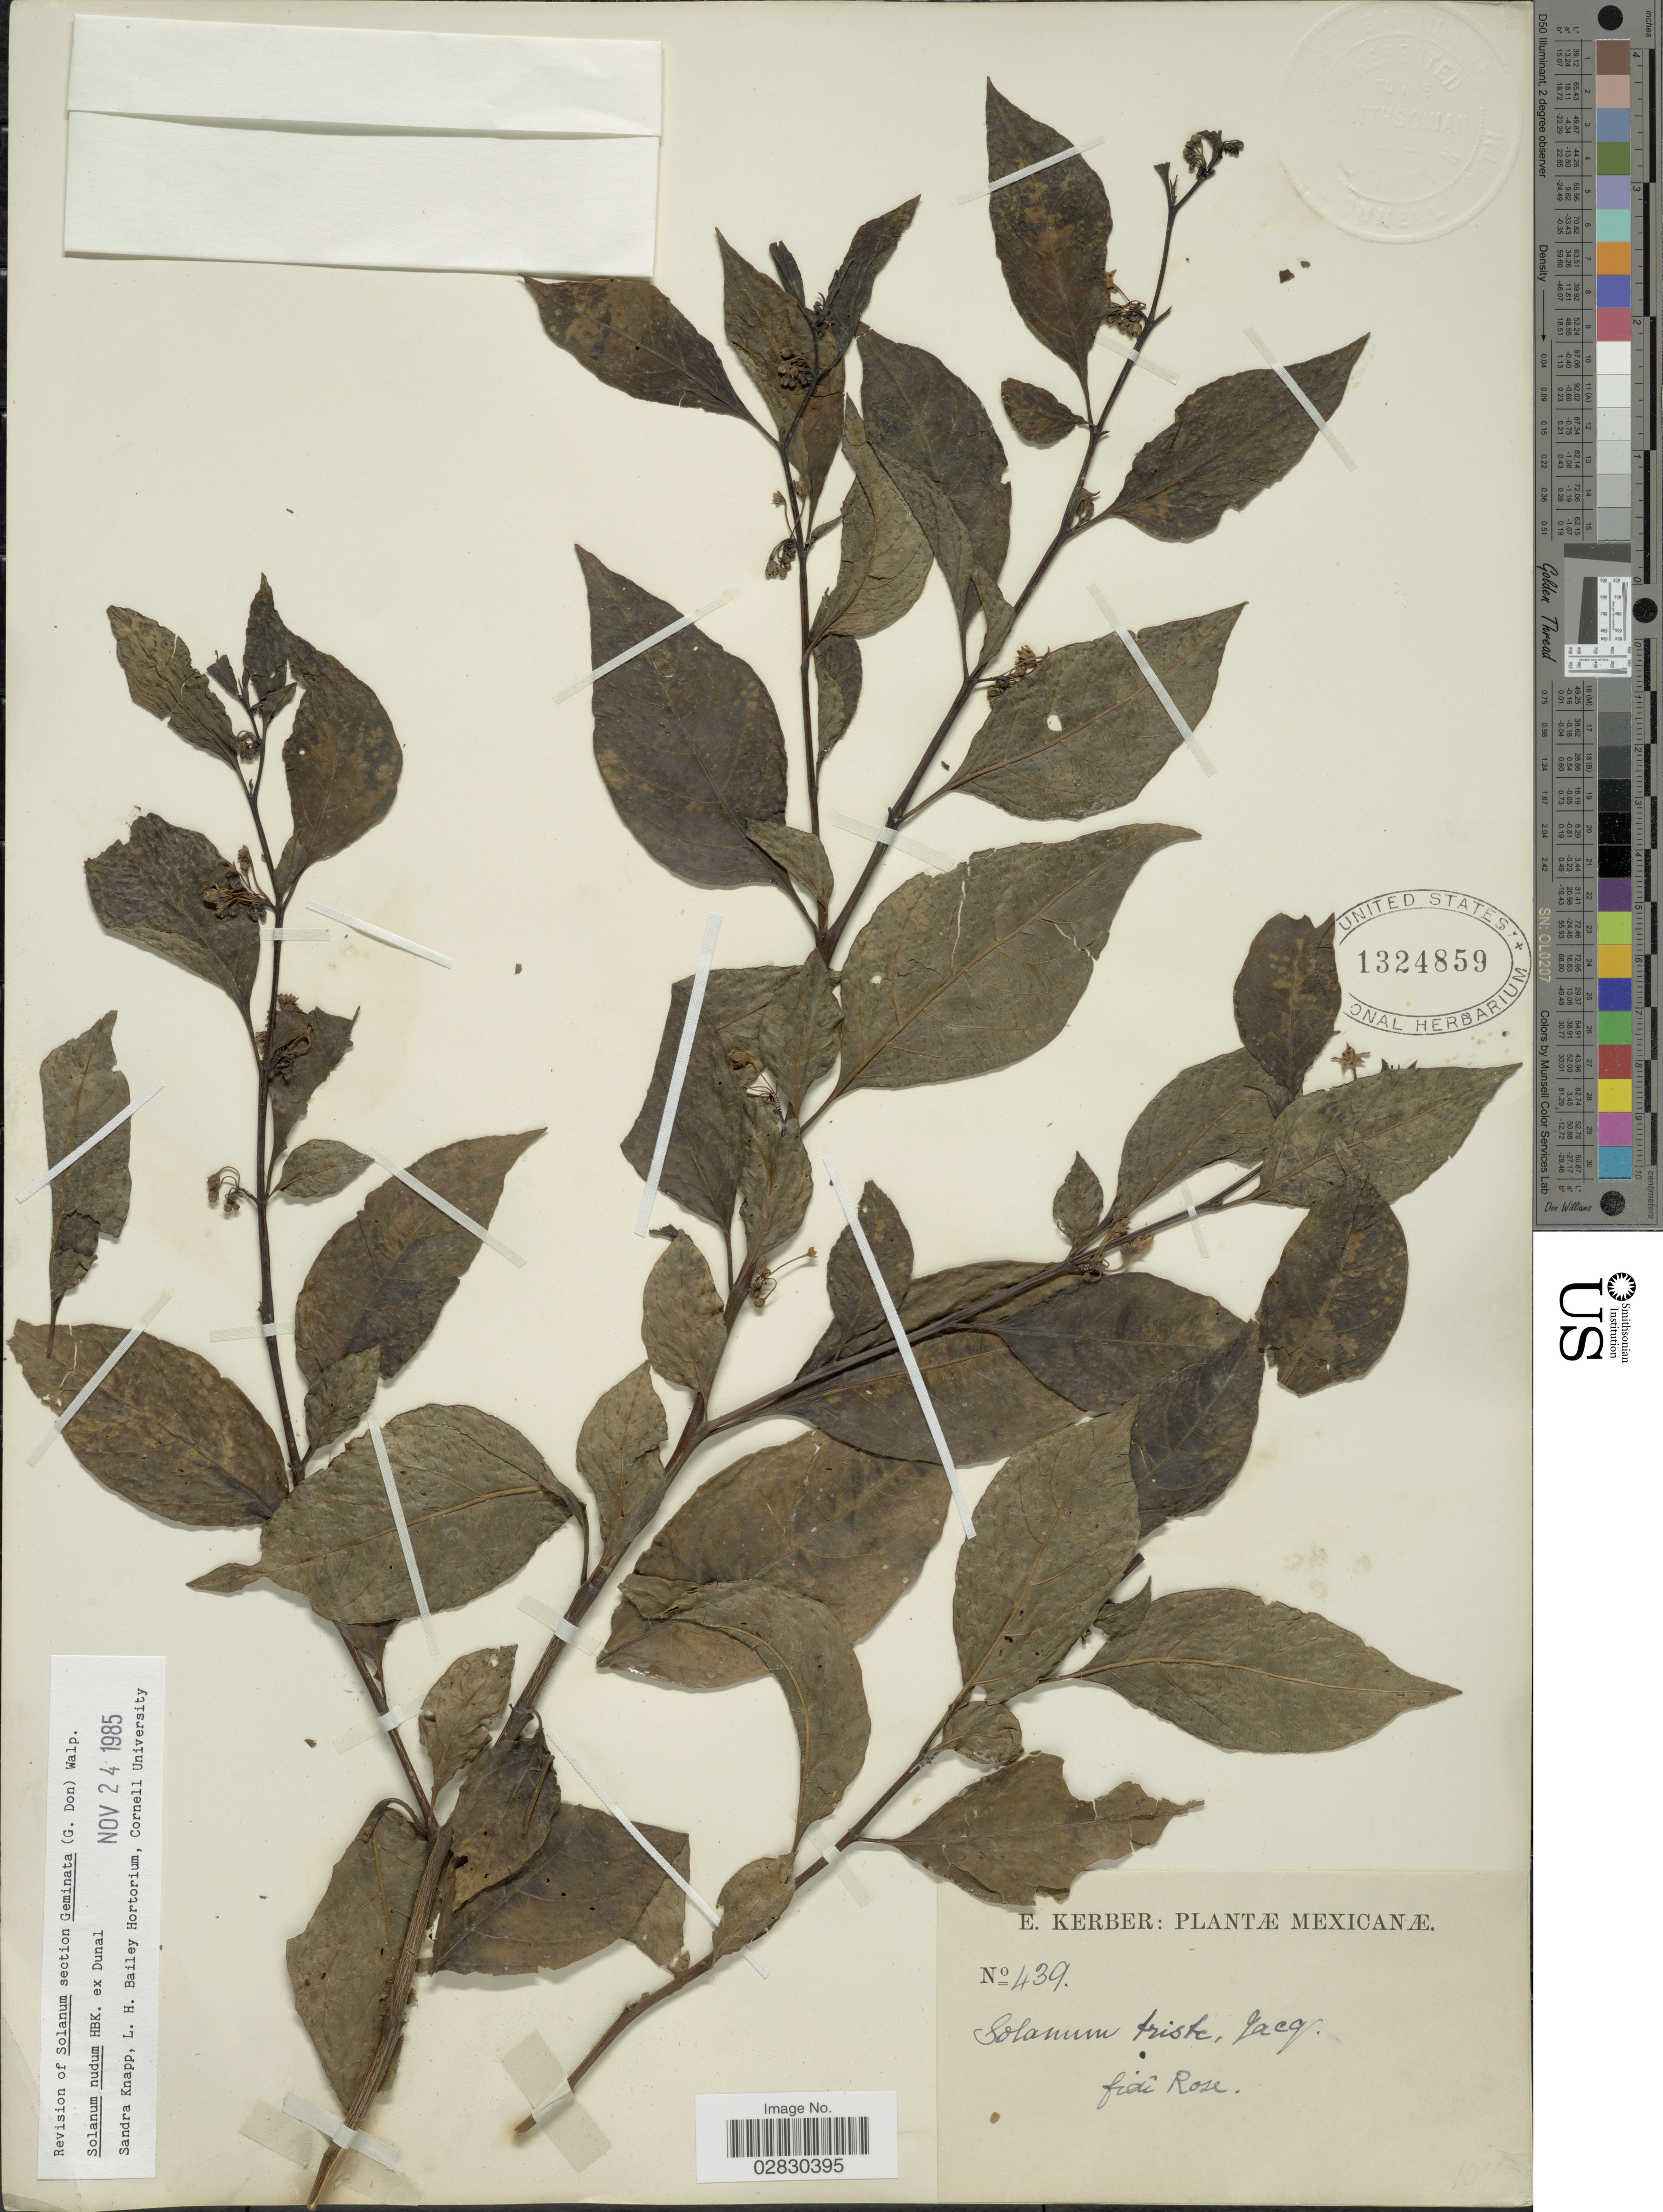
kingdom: Plantae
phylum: Tracheophyta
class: Magnoliopsida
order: Solanales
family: Solanaceae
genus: Solanum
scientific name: Solanum nudum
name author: Humb. & Bonpl. ex Dunal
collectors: E. Kerber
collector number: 439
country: Mexico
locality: Mexicanæ.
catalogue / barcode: US 1324859